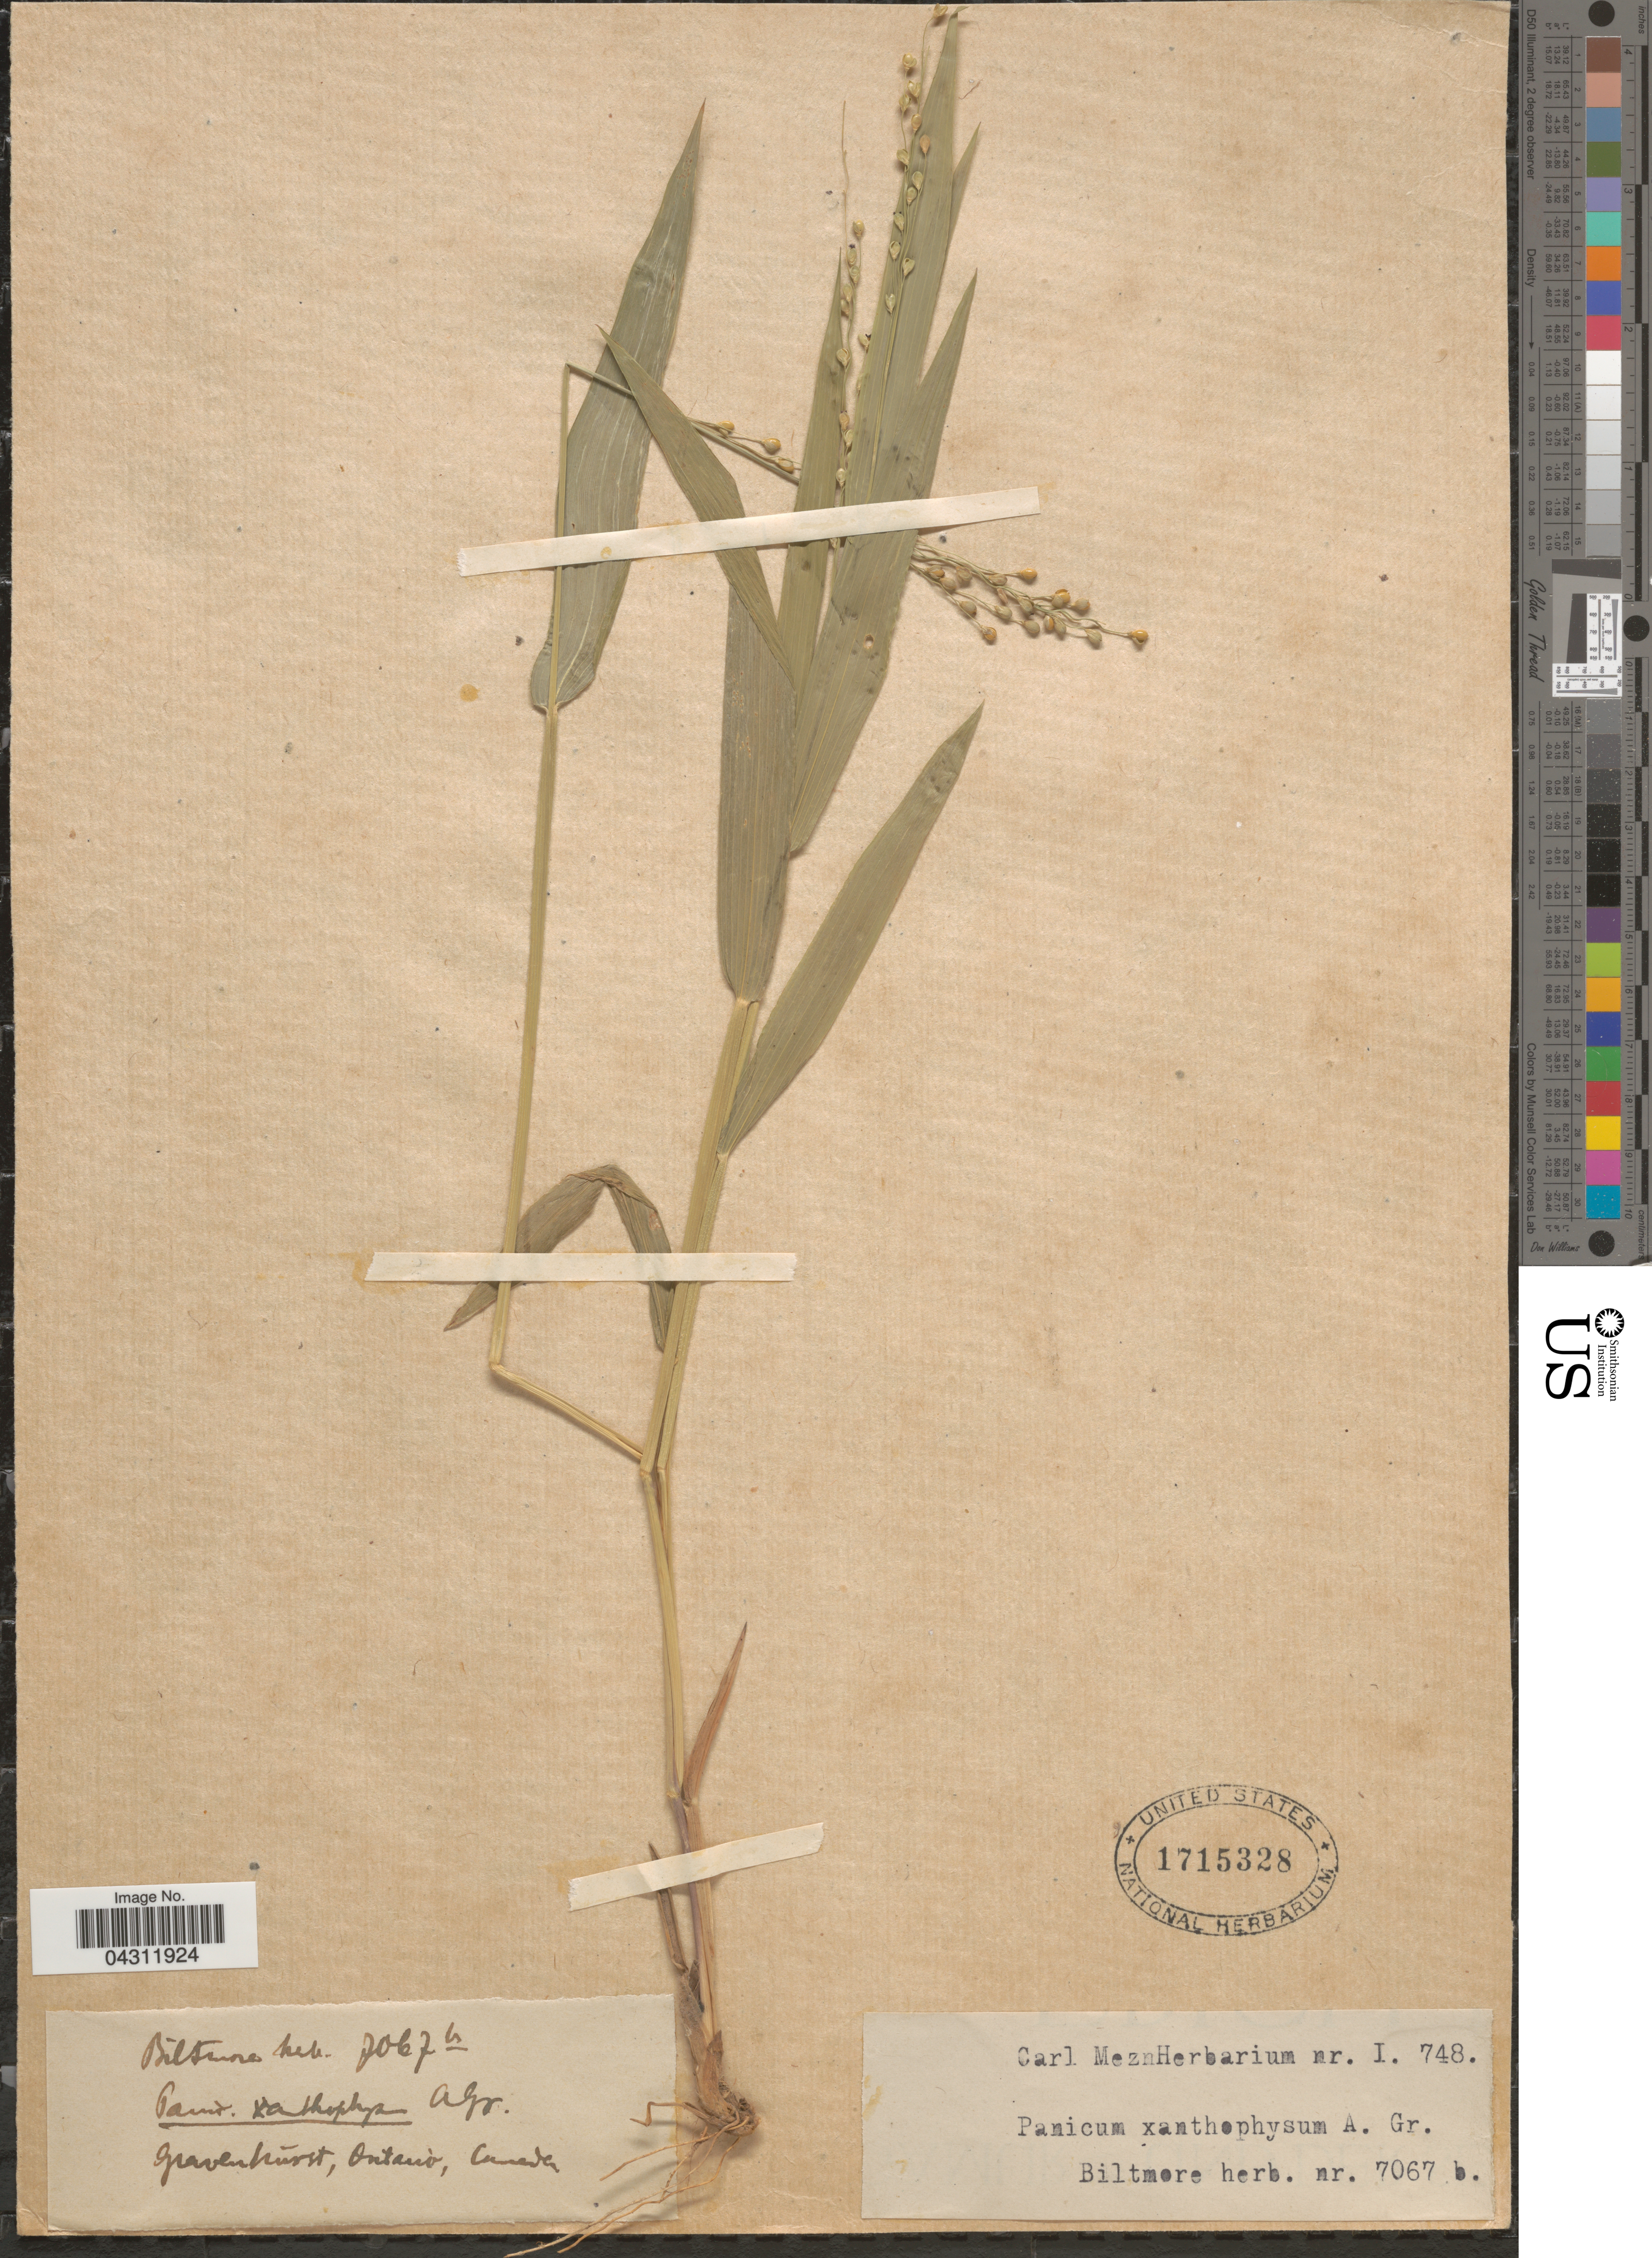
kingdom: Plantae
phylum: Tracheophyta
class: Liliopsida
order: Poales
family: Poaceae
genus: Dichanthelium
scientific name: Dichanthelium xanthophysum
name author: (A. Gray) Freckmann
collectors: ex herb. Biltmore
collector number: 7067b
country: Canada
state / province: Ontario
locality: Gravenhurst.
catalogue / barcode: US 1715328